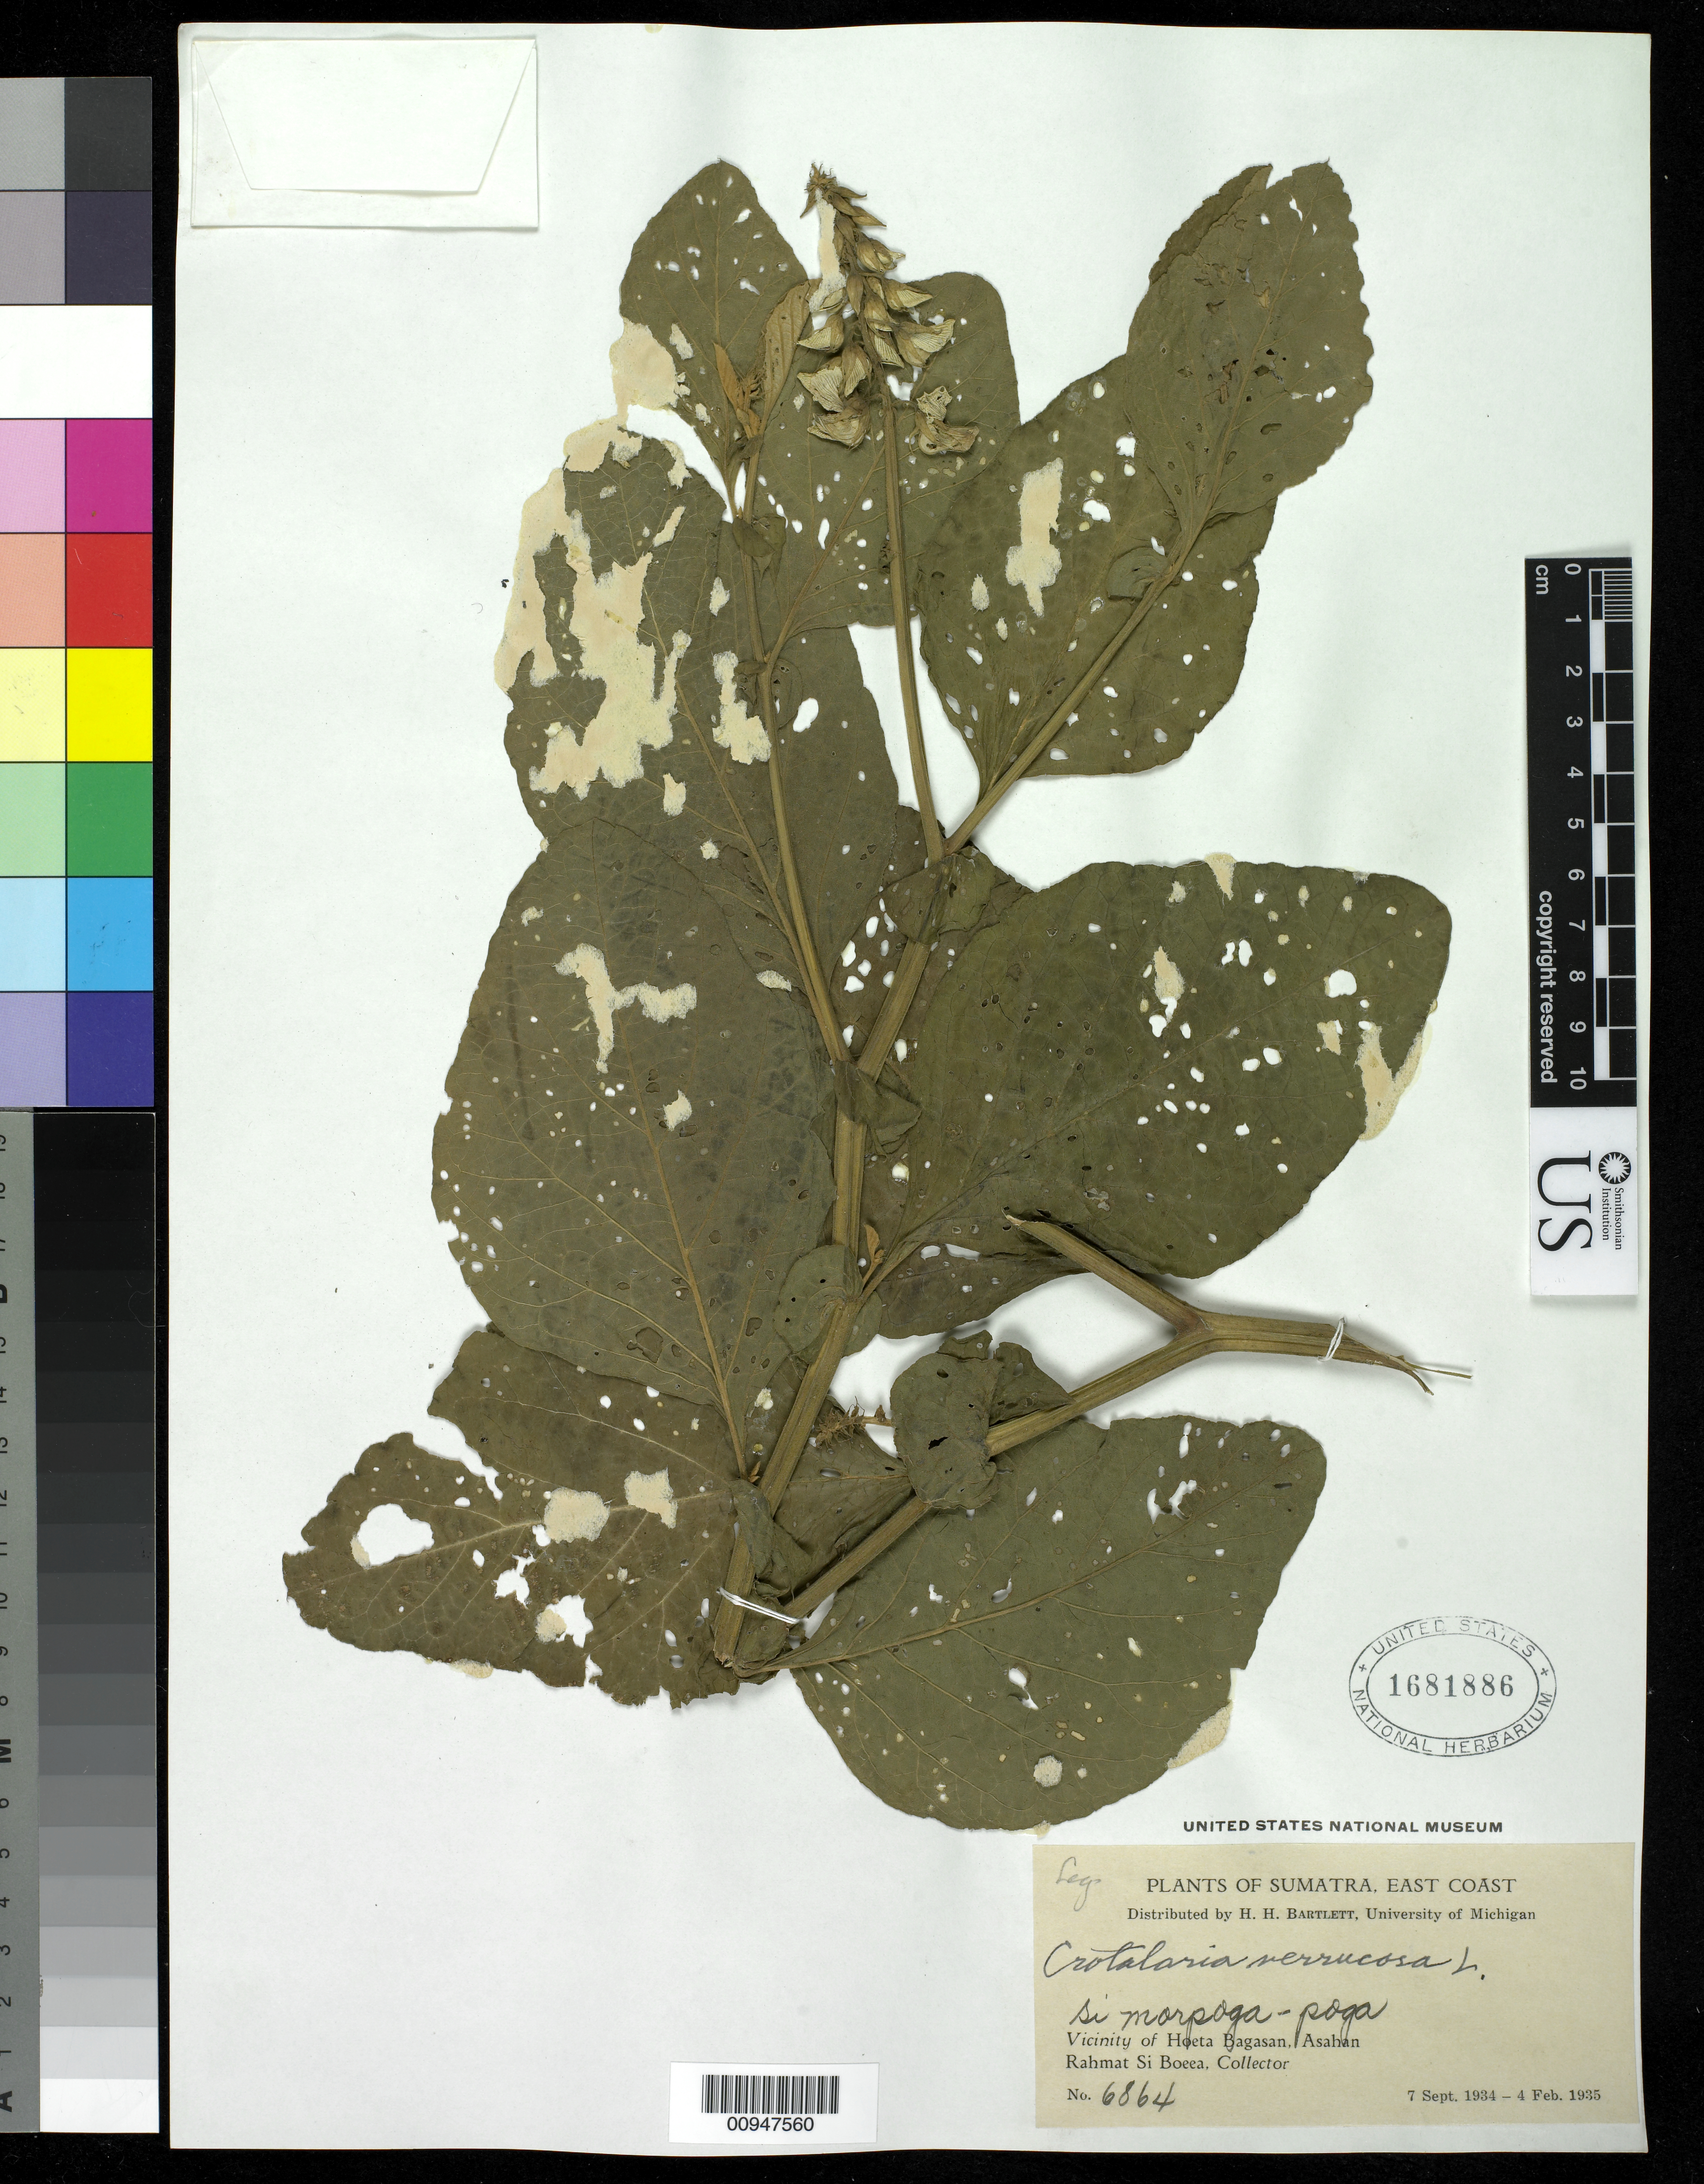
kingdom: Plantae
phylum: Tracheophyta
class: Magnoliopsida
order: Fabales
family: Fabaceae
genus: Crotalaria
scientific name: Crotalaria verrucosa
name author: L.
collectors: Rahmat Si Boeea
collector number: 6864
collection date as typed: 07 Sep 1934 to 04 Feb 1935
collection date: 1934-09-07/1935-02-04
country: Indonesia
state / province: Sumatra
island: Sumatra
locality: vicinity of Hoeta Bagasan, Asahan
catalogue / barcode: US 1681886